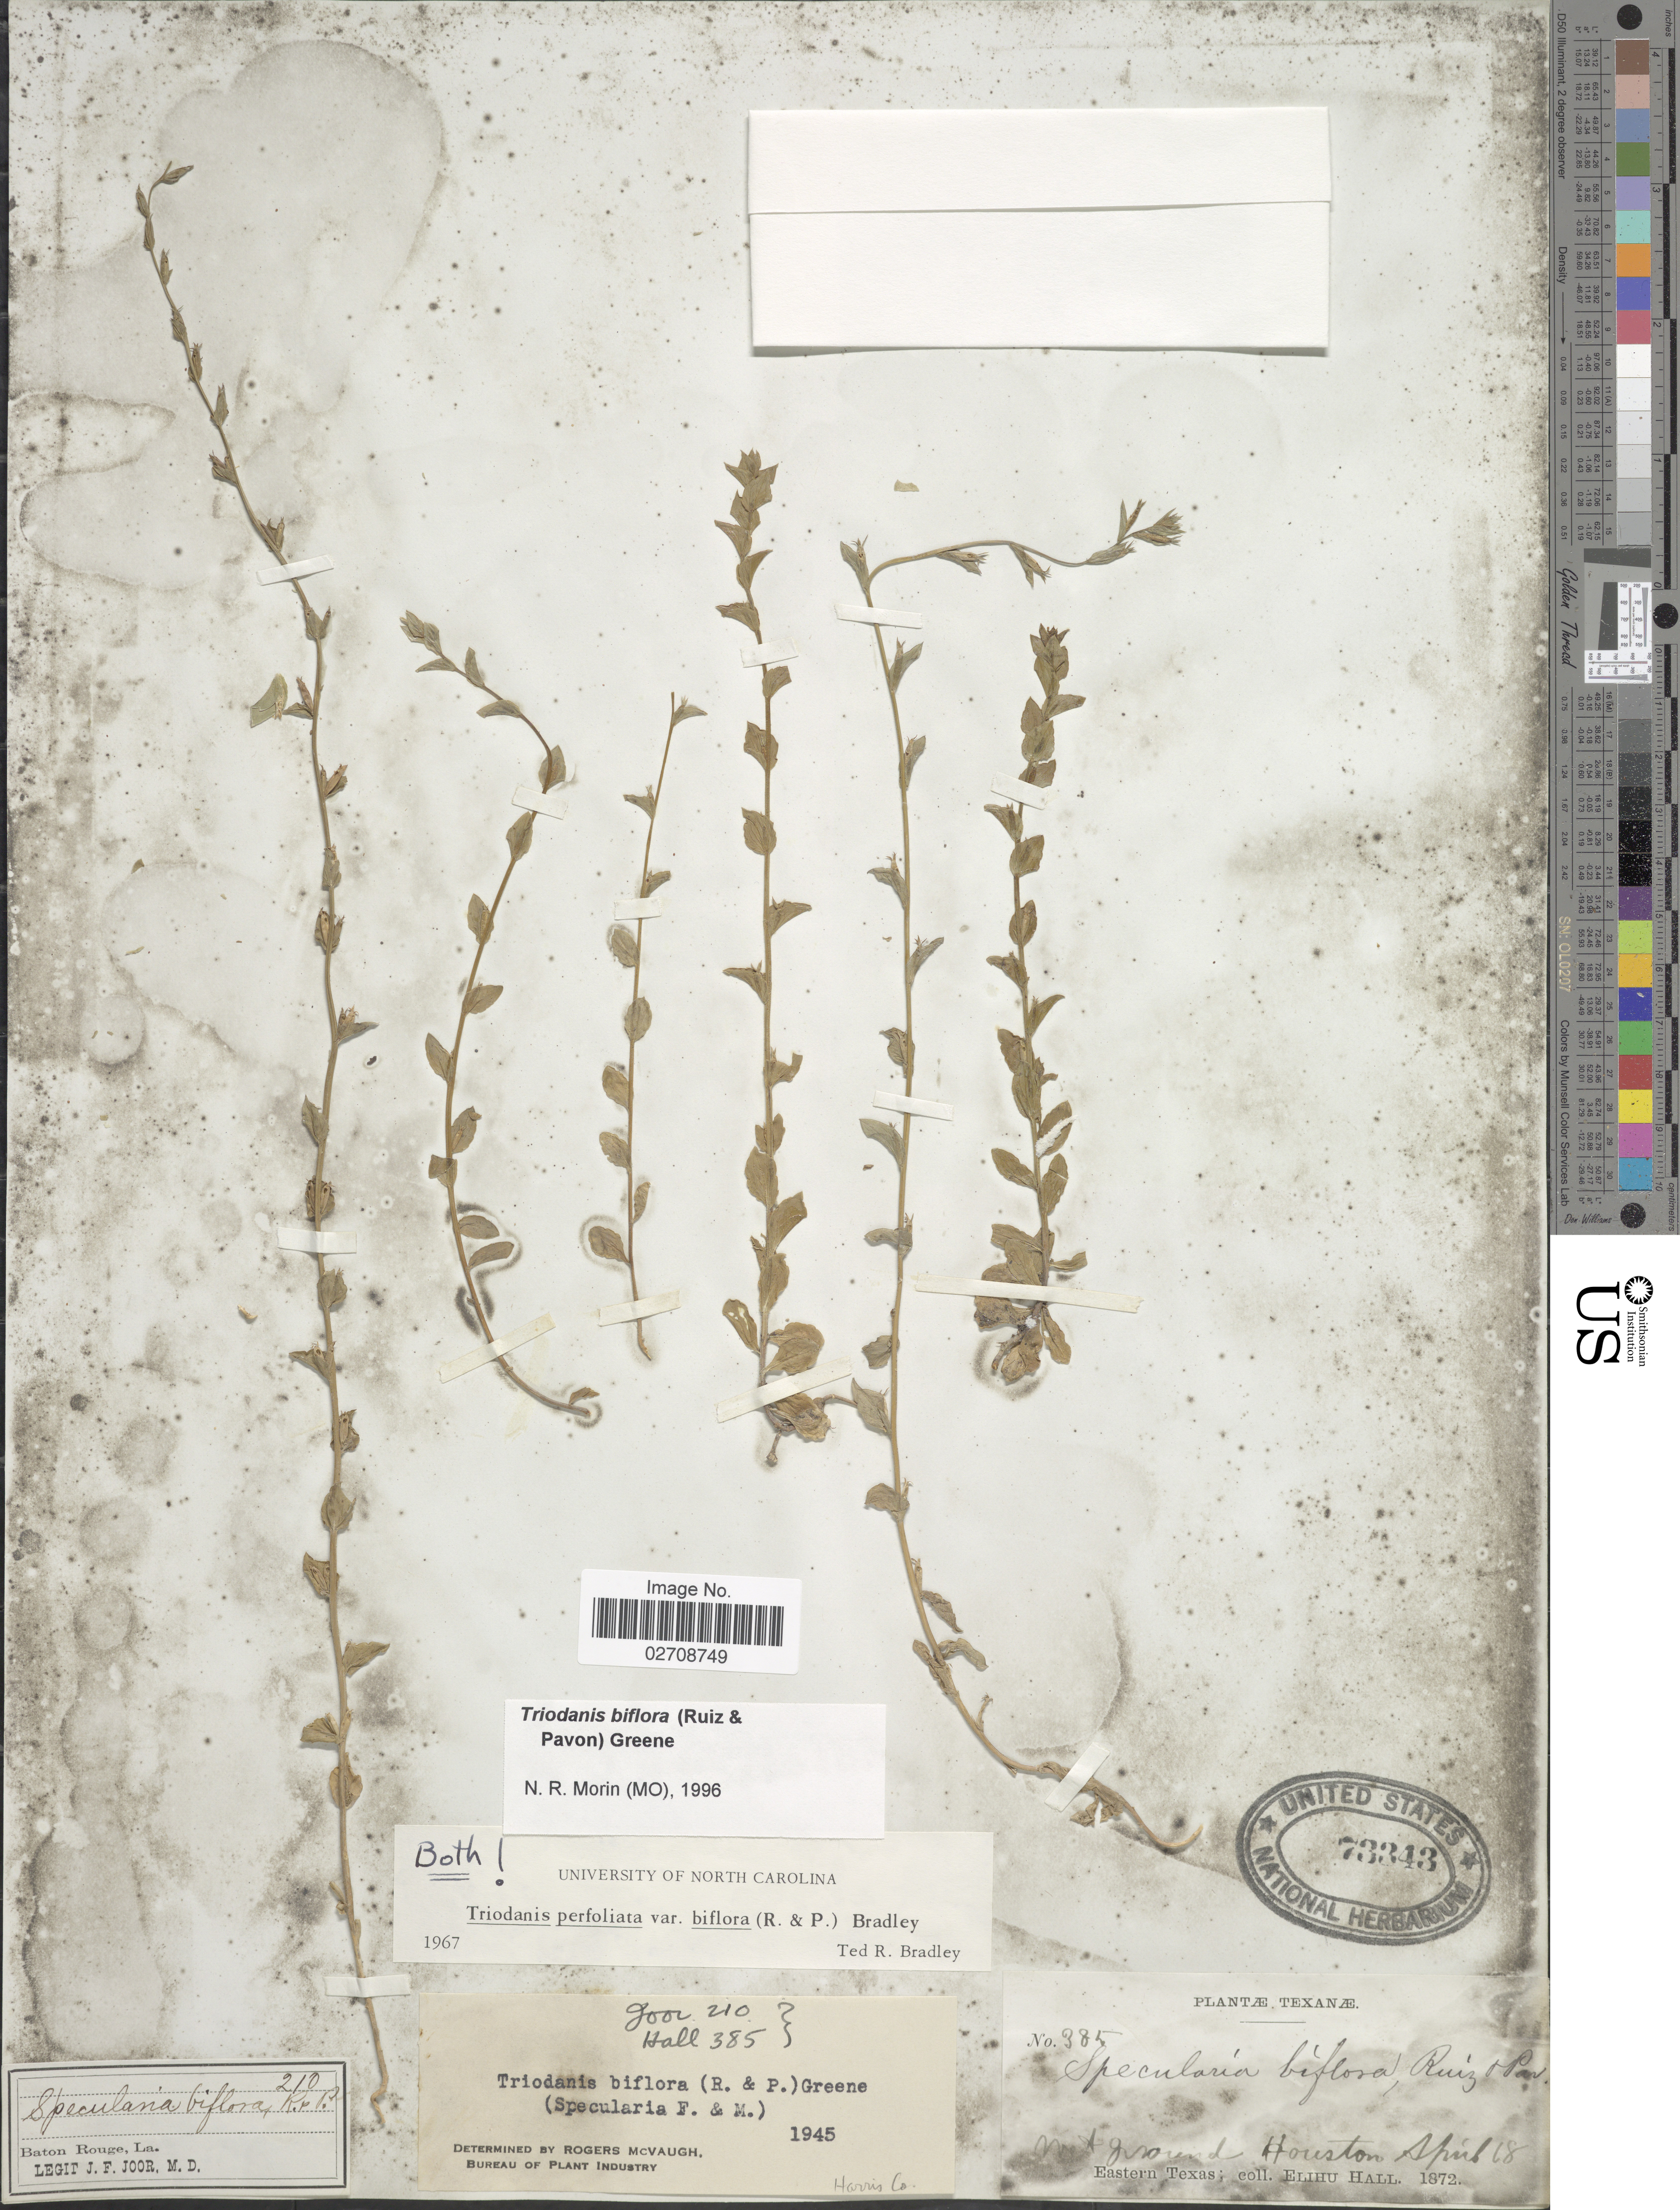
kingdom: Plantae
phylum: Tracheophyta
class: Magnoliopsida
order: Asterales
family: Campanulaceae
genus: Triodanis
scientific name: Triodanis biflora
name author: (Ruiz & Pav.) Greene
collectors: E. Hall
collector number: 385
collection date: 1872-04-18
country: United States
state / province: Texas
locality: Houston, Eastern Texas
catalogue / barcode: US 73343